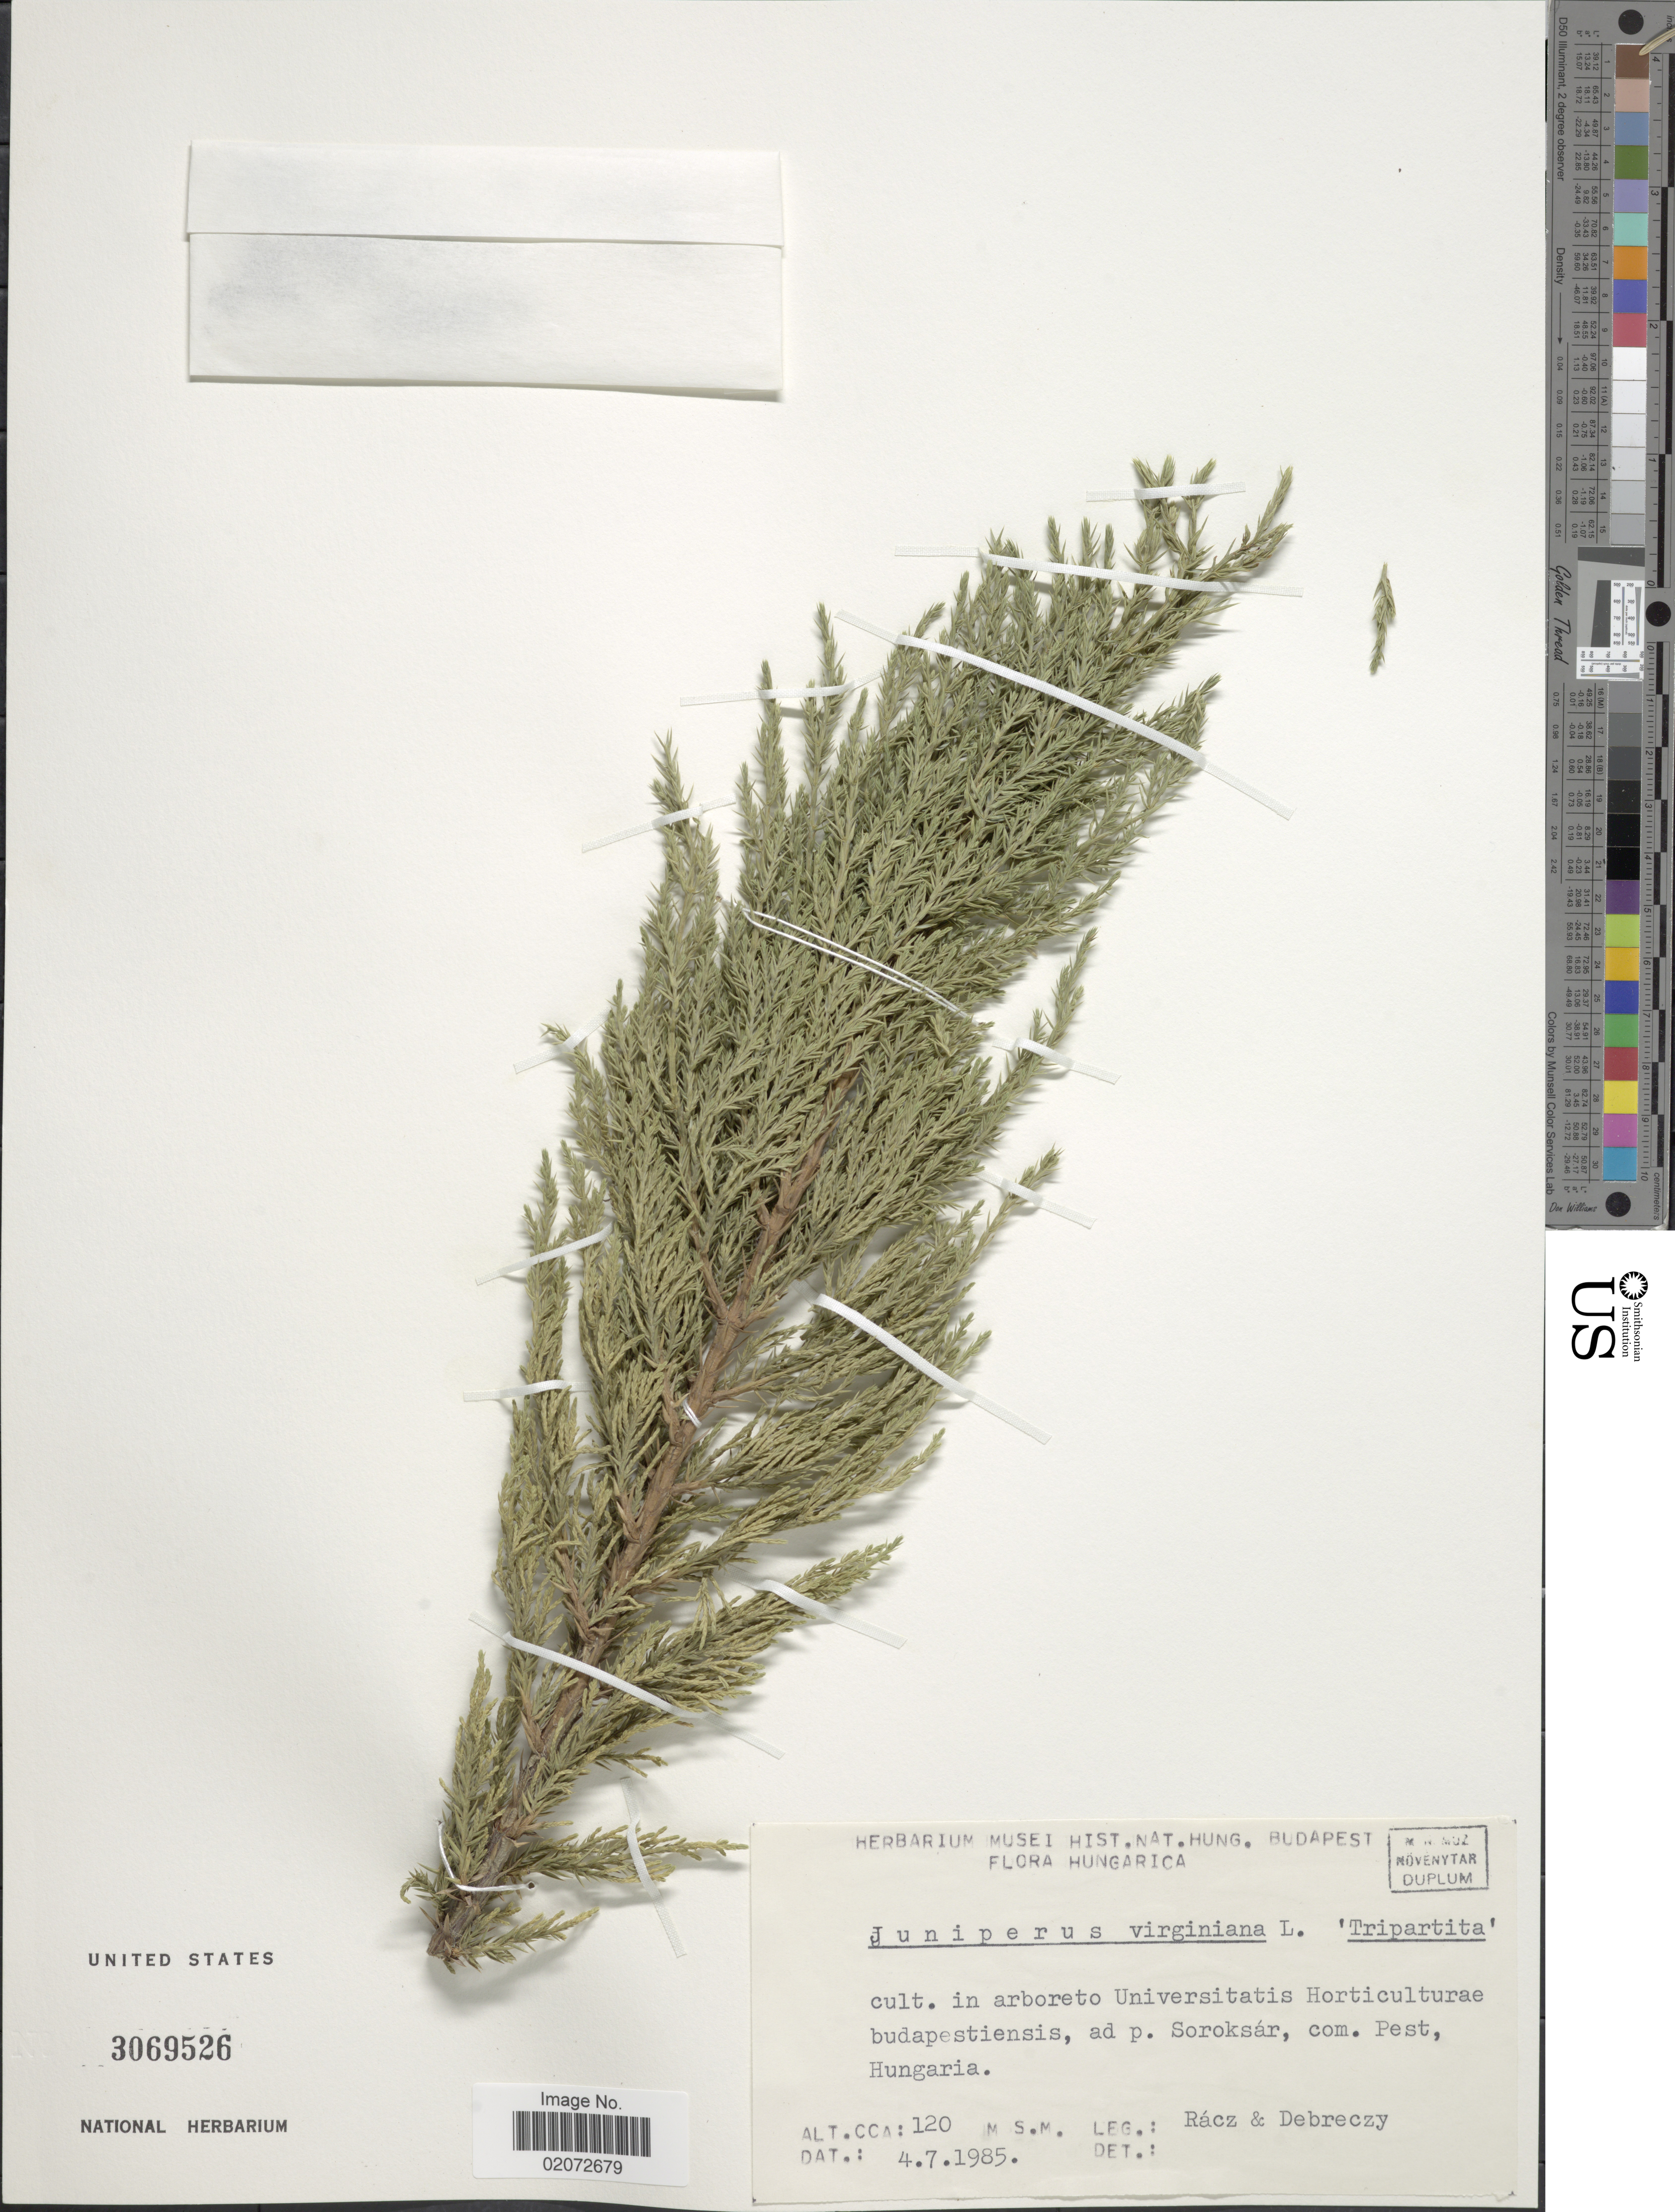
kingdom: Plantae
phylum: Tracheophyta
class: Pinopsida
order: Pinales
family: Cupressaceae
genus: Juniperus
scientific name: Juniperus virginiana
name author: L.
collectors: Rácz & Z. Debreczy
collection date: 1985-07-04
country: Hungary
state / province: Pest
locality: Hungarica. cult, in arboreto universitatis Horticulturae budapestiensis, ad p. Soroksar, com. Pest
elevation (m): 120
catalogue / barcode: US 3069526